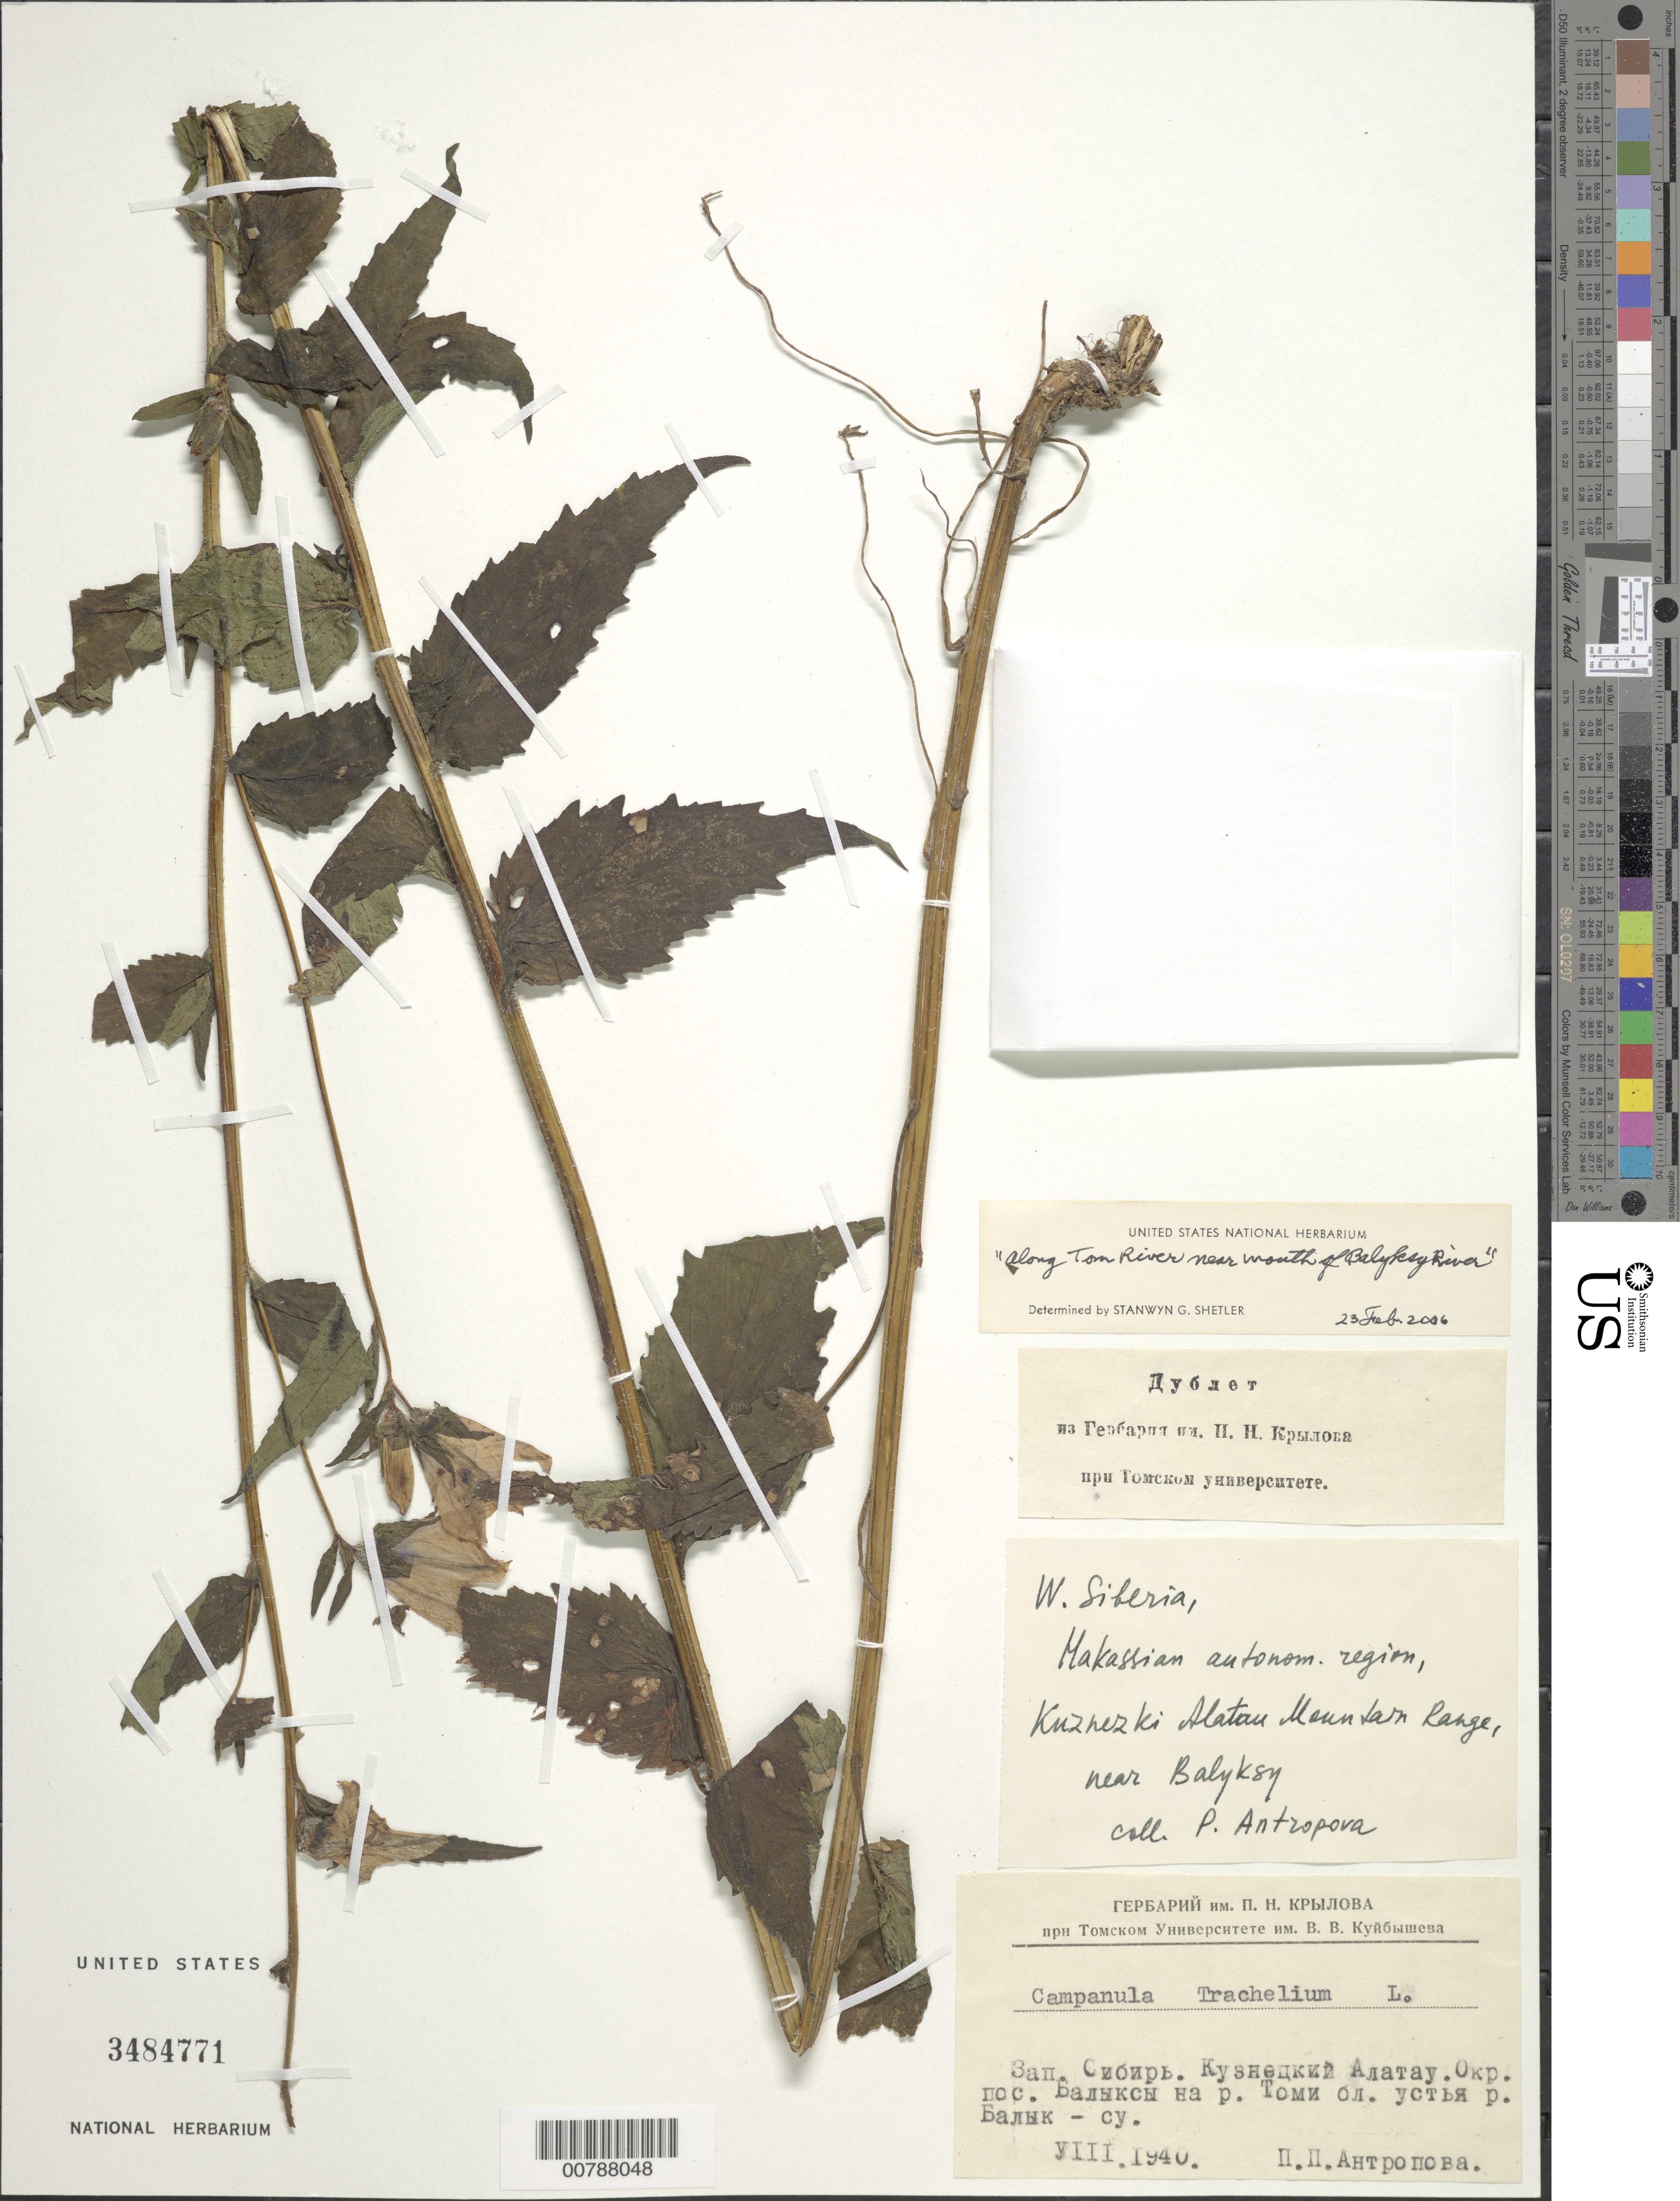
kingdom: Plantae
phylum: Tracheophyta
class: Magnoliopsida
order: Asterales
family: Campanulaceae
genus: Campanula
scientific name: Campanula trachelium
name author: L.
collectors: P. Antropova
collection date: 1940-08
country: Russian Federation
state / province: West Siberia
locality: Kuzhezki Alatau Mountain Range, near Balyksy, along Tom River near mouth of Balyksy River. Makassian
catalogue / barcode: US 3484771